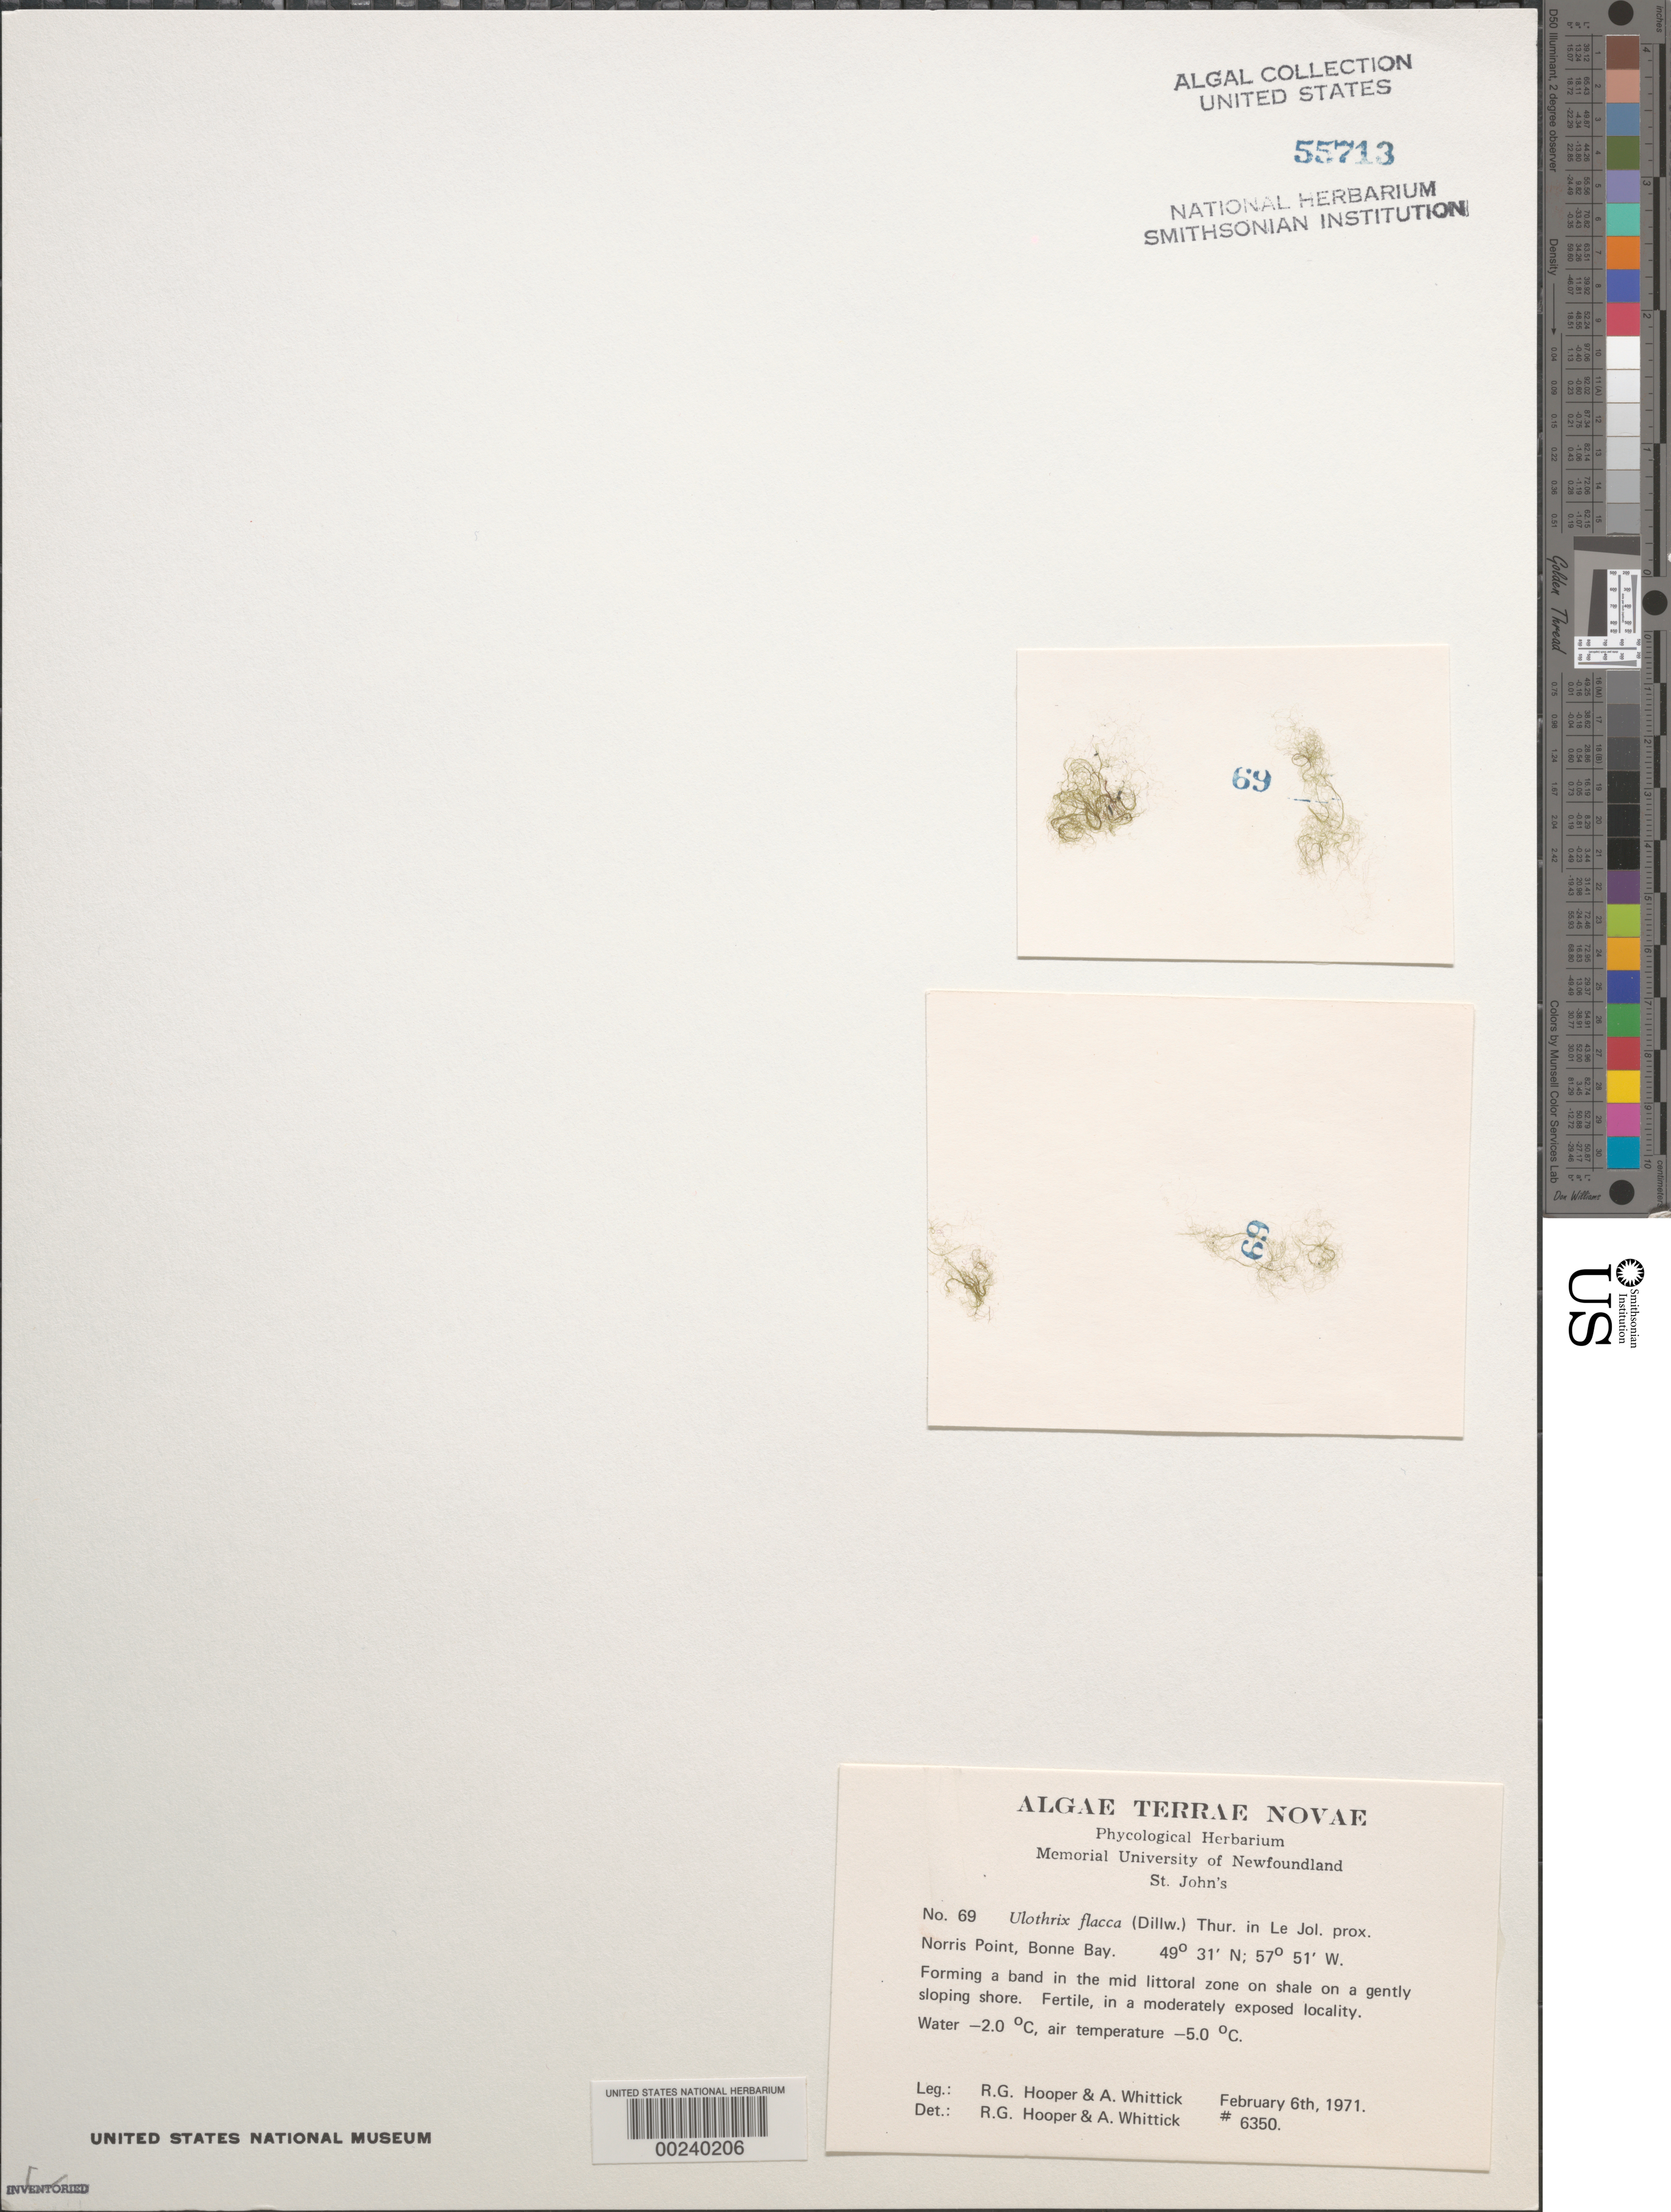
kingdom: Plantae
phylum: Chlorophyta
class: Ulvophyceae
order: Ulotrichales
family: Ulotrichaceae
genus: Ulothrix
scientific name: Ulothrix flacca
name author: (Dillwyn) Thur. in Le Jol.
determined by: Hooper, R. G.; Whittick, A.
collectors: R. G. Hooper & A. Whittick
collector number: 6350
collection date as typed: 06 Feb 1971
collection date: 1971-02-06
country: Canada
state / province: Newfoundland and Labrador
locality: Norris Point, Bonne Bay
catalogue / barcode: US 55713